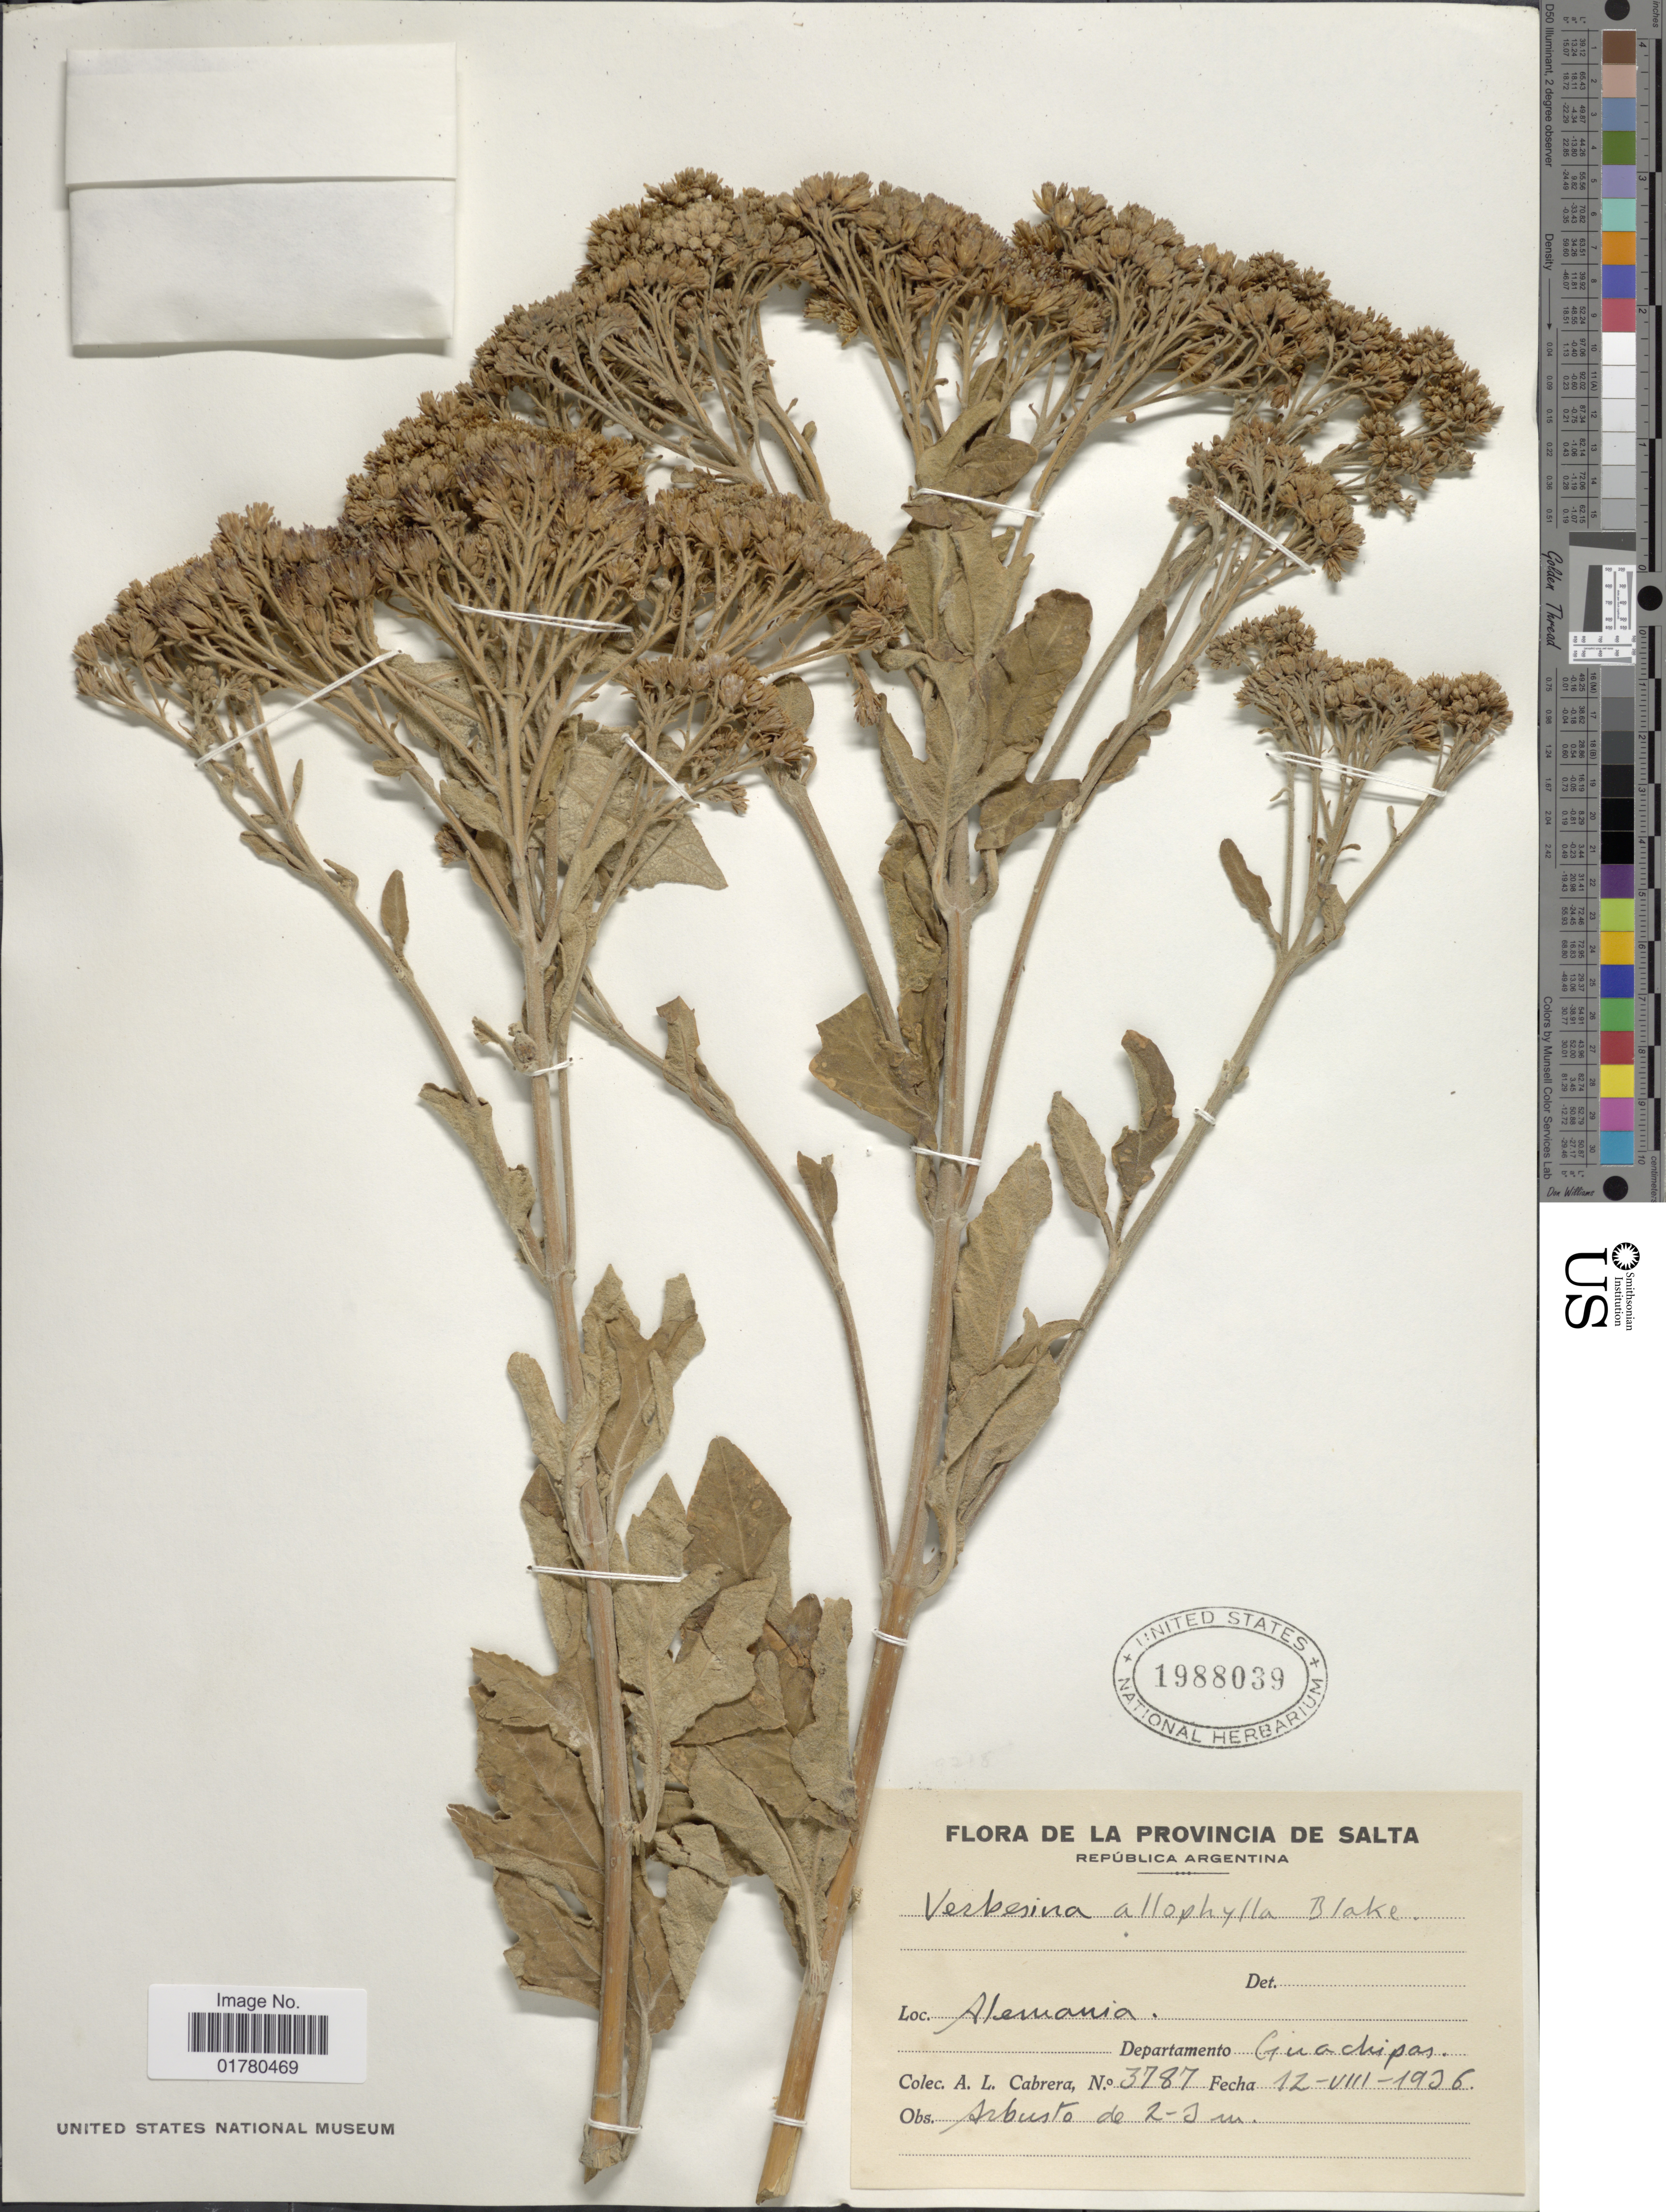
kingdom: Plantae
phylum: Tracheophyta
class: Magnoliopsida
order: Asterales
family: Asteraceae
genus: Verbesina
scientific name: Verbesina allophylla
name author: Blake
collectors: A. L. Cabrera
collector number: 3787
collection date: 1936-08-12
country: Argentina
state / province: Salta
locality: República Argentina, Alemania, Department Guachipas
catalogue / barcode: US 1988039